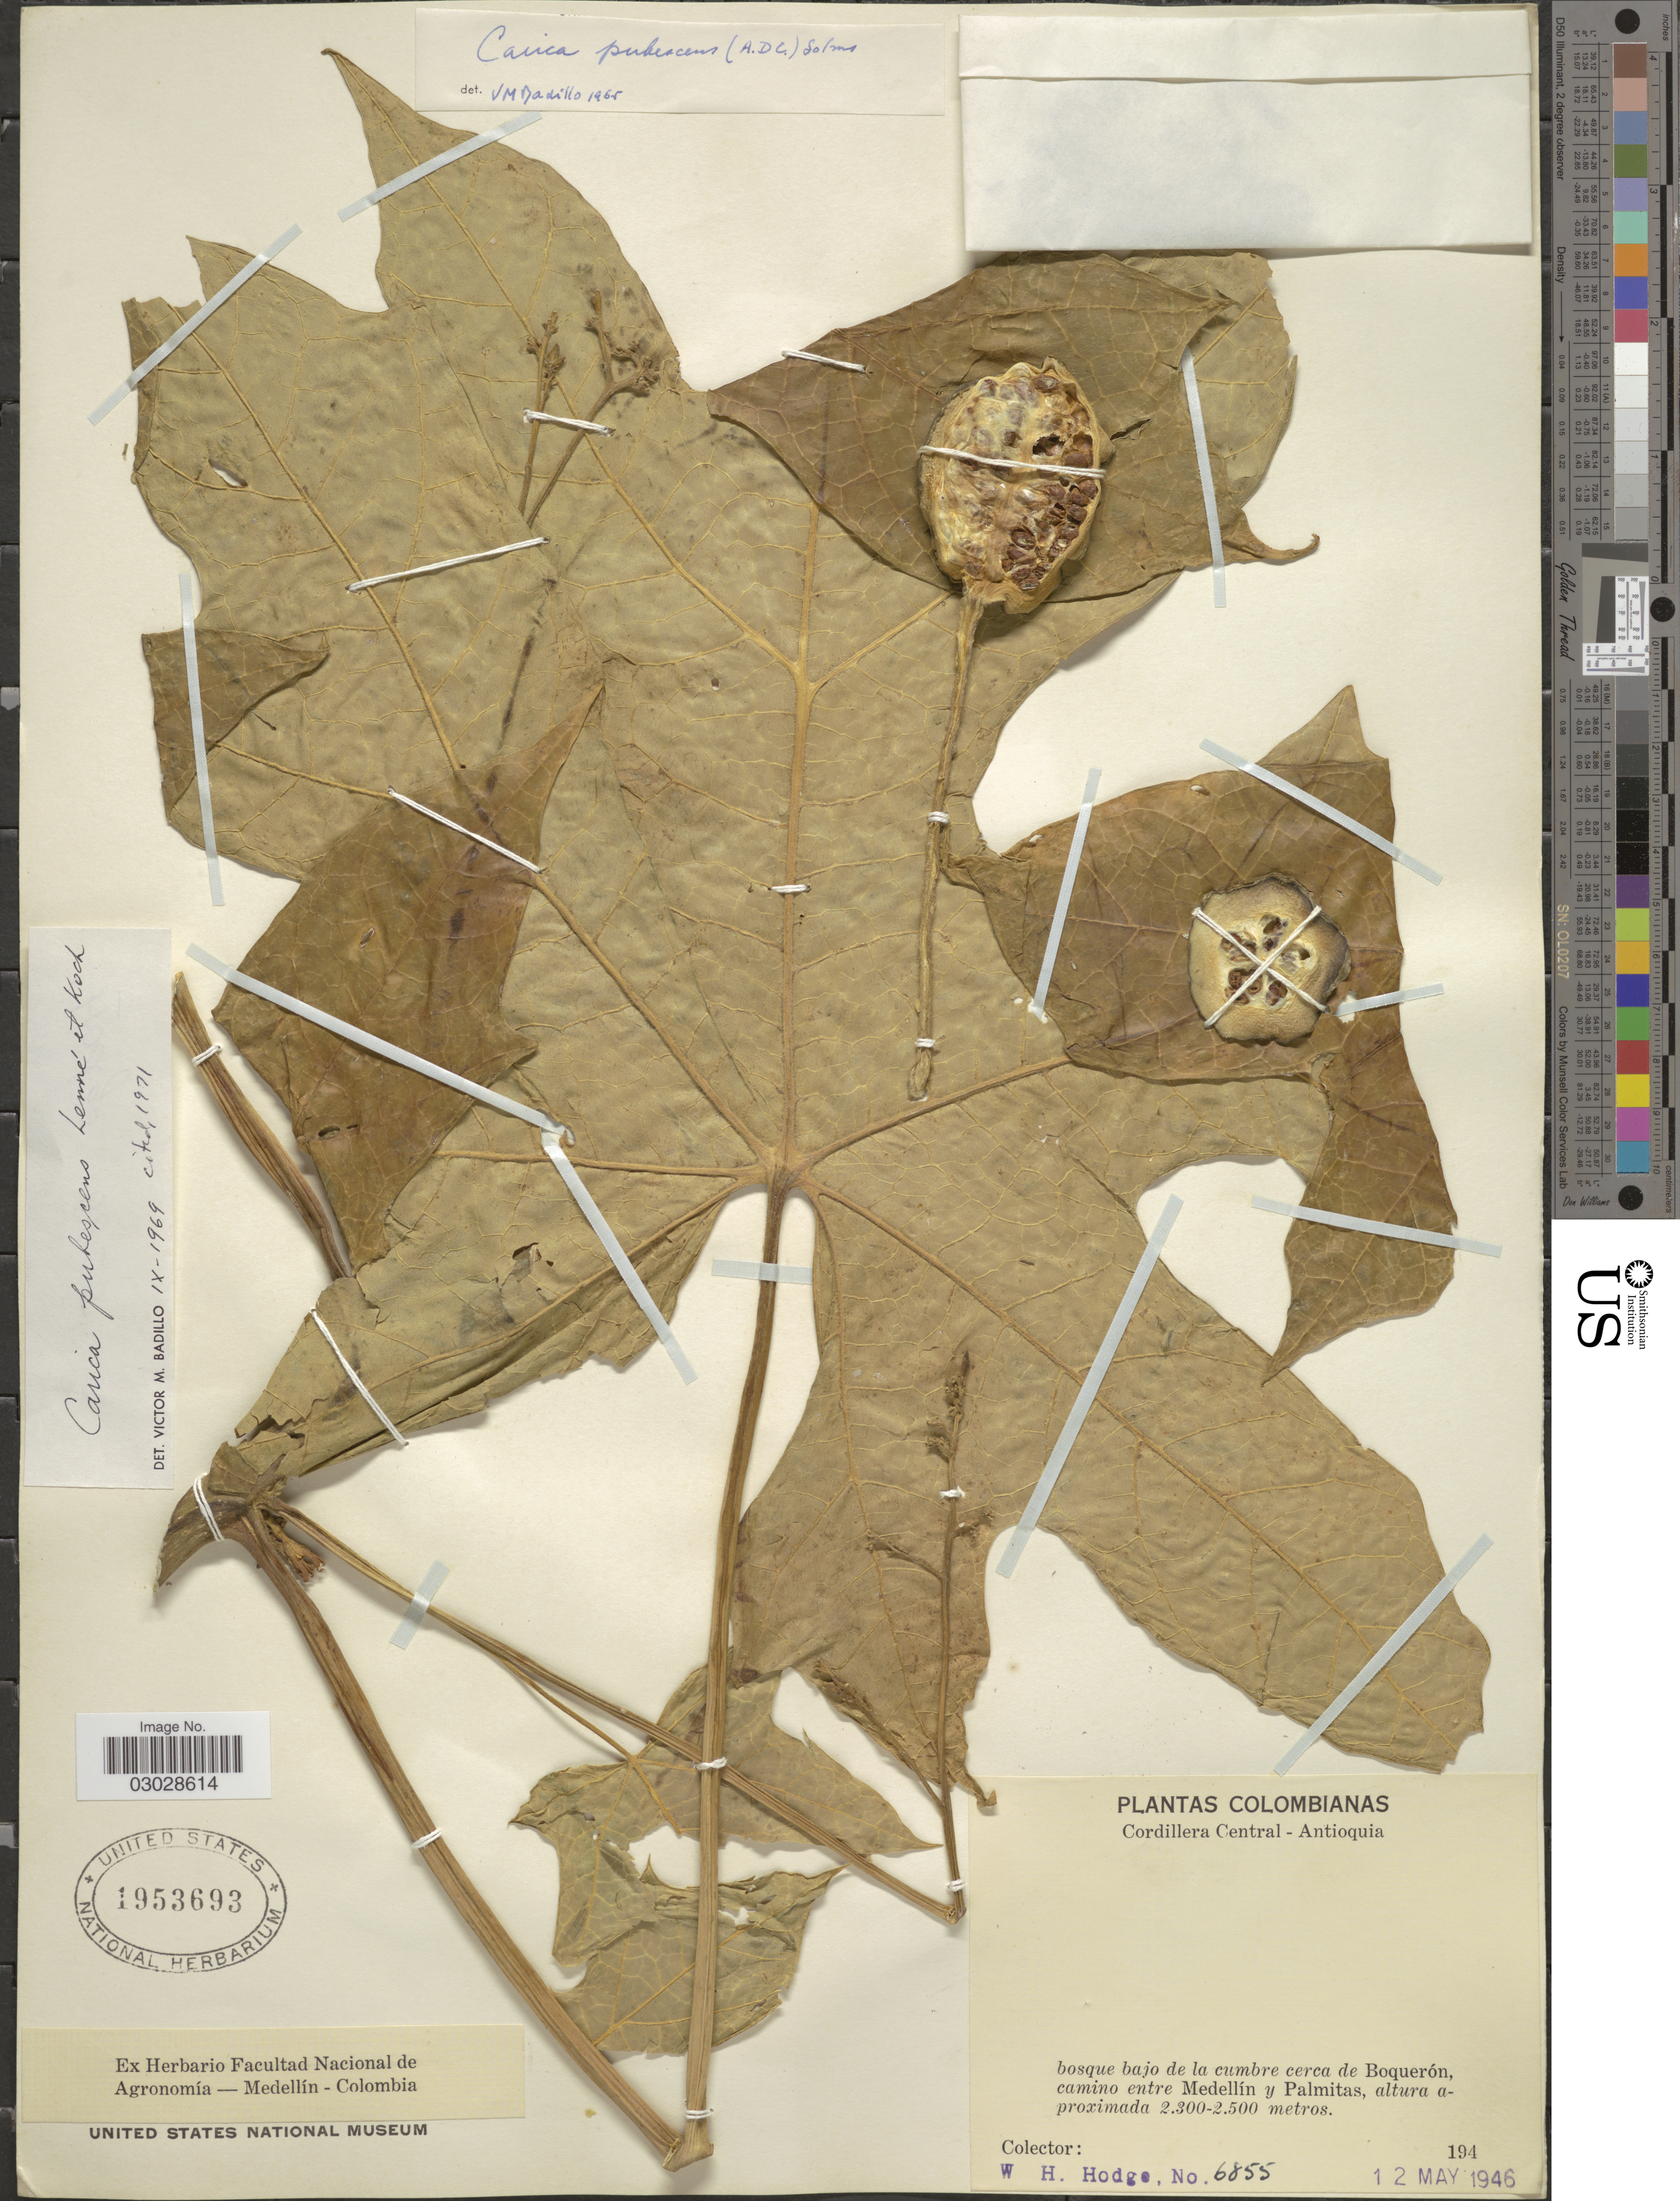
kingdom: Plantae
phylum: Tracheophyta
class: Magnoliopsida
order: Brassicales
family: Caricaceae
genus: Vasconcellea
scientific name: Vasconcellea pubescens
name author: A. DC.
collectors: W. Hodge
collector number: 6855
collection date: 1946-05-12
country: Colombia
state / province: Antioquia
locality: Cordillera Central, bosque bajo de la cumbre cerca de Boquerón, camino entre Medellín y Palmitas.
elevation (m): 2300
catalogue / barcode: US 1953693